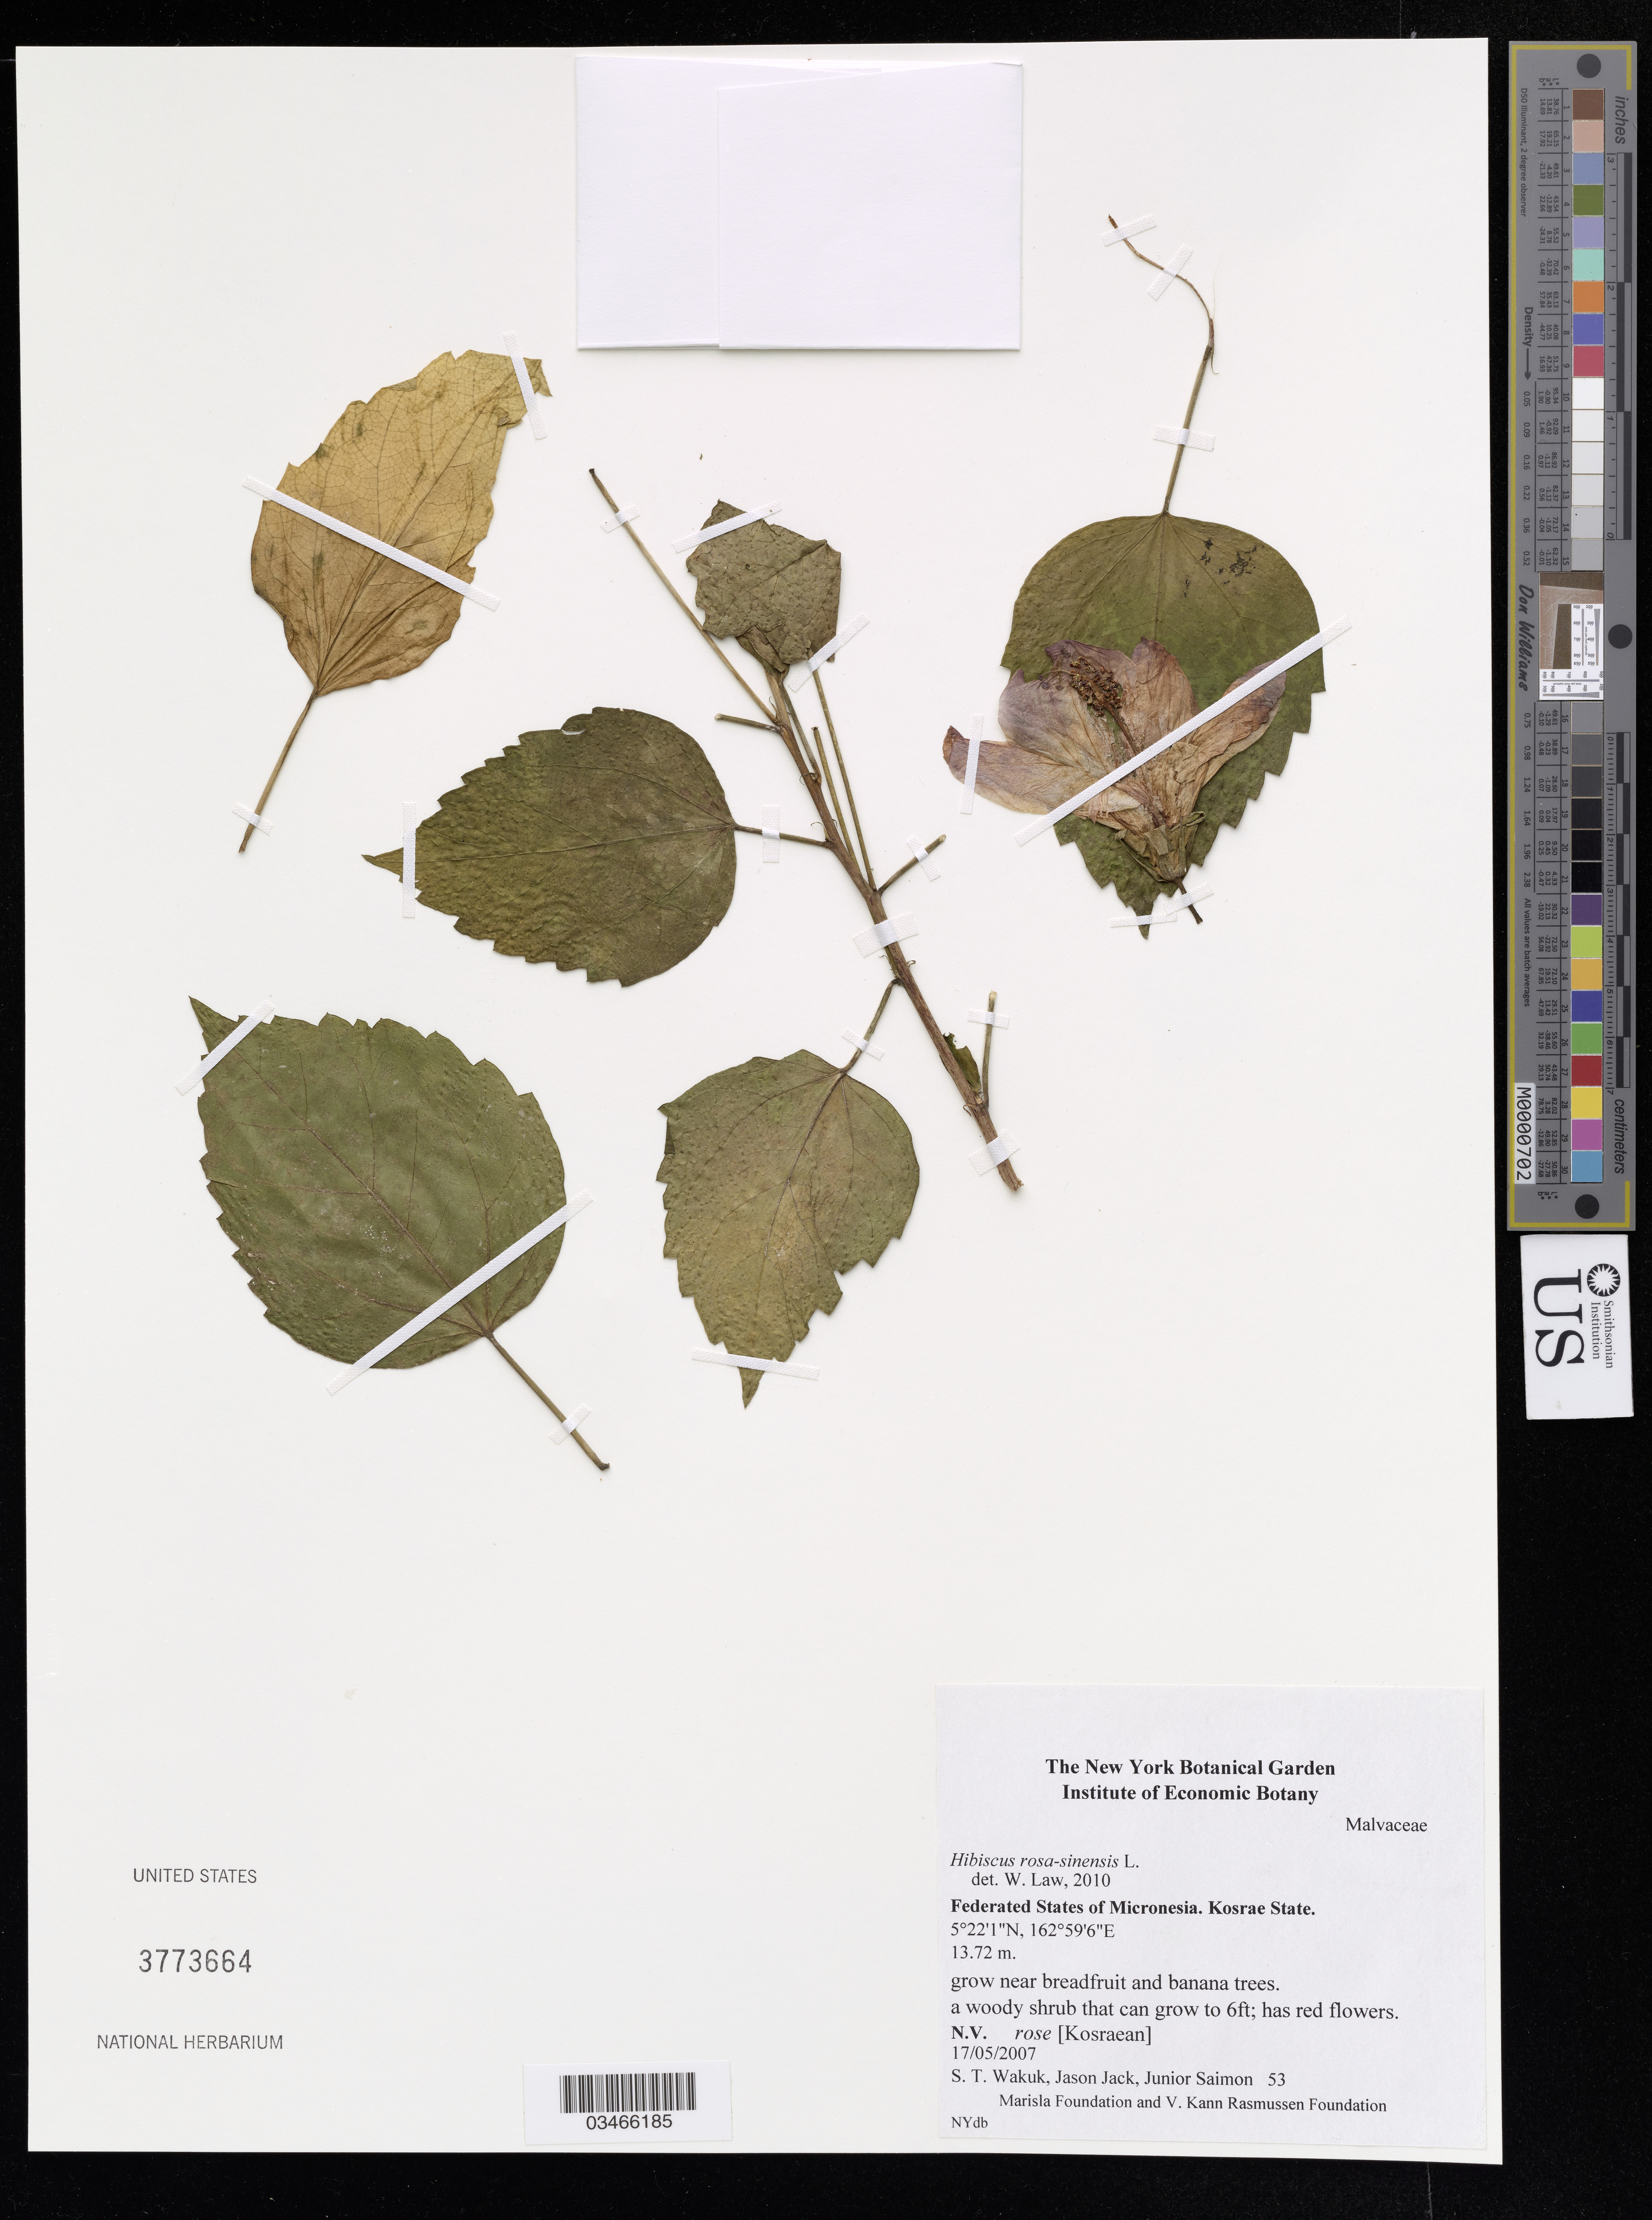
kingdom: Plantae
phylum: Tracheophyta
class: Magnoliopsida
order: Malvales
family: Malvaceae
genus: Hibiscus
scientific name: Hibiscus rosa-sinensis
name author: L.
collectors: S. Wakuk, J. Jack & J. Saimon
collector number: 53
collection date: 2007-05-17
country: Micronesia, Federated States of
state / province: Kosrae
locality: Grow near breadfruit and banana trees.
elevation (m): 13.72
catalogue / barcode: US 3773664